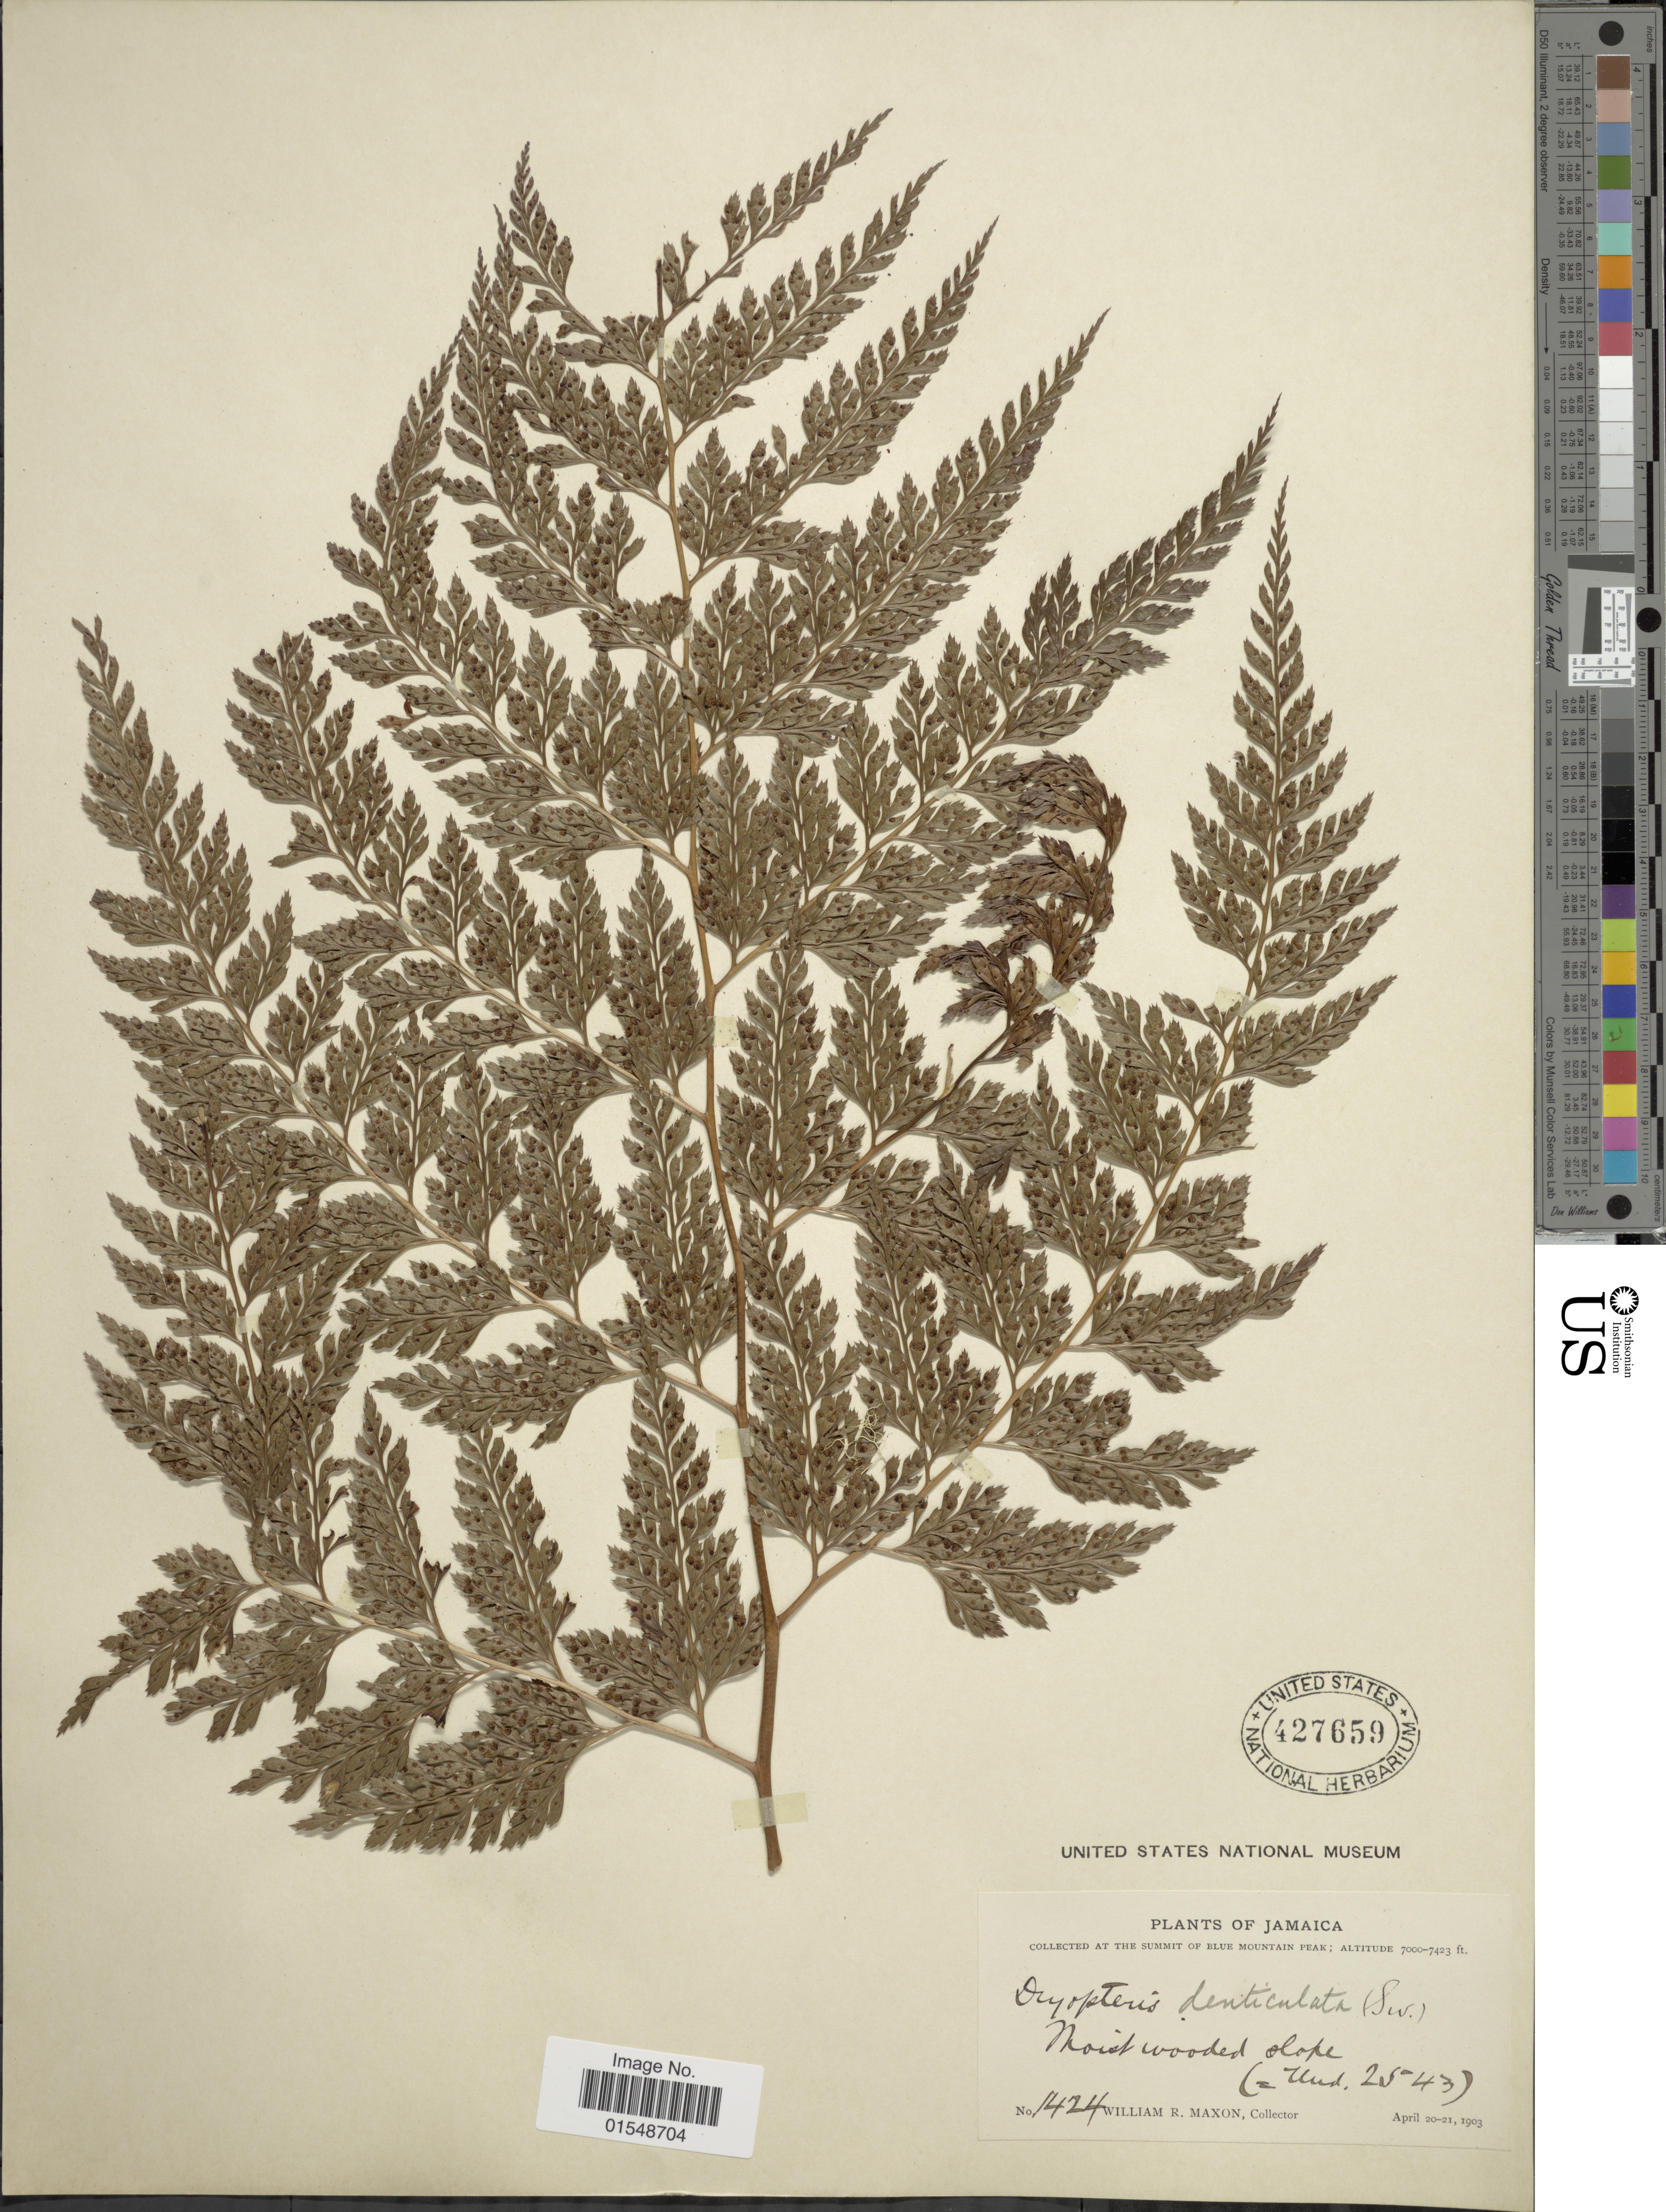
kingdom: Plantae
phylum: Tracheophyta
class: Polypodiopsida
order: Polypodiales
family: Dryopteridaceae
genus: Arachniodes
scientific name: Arachniodes denticulata var. denticulata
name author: (Sw.) Ching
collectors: W. R. Maxon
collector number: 1424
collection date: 1903-04-20/1903-04-21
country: Jamaica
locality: Summit of Blue Mountain Peak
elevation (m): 2134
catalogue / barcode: US 427659